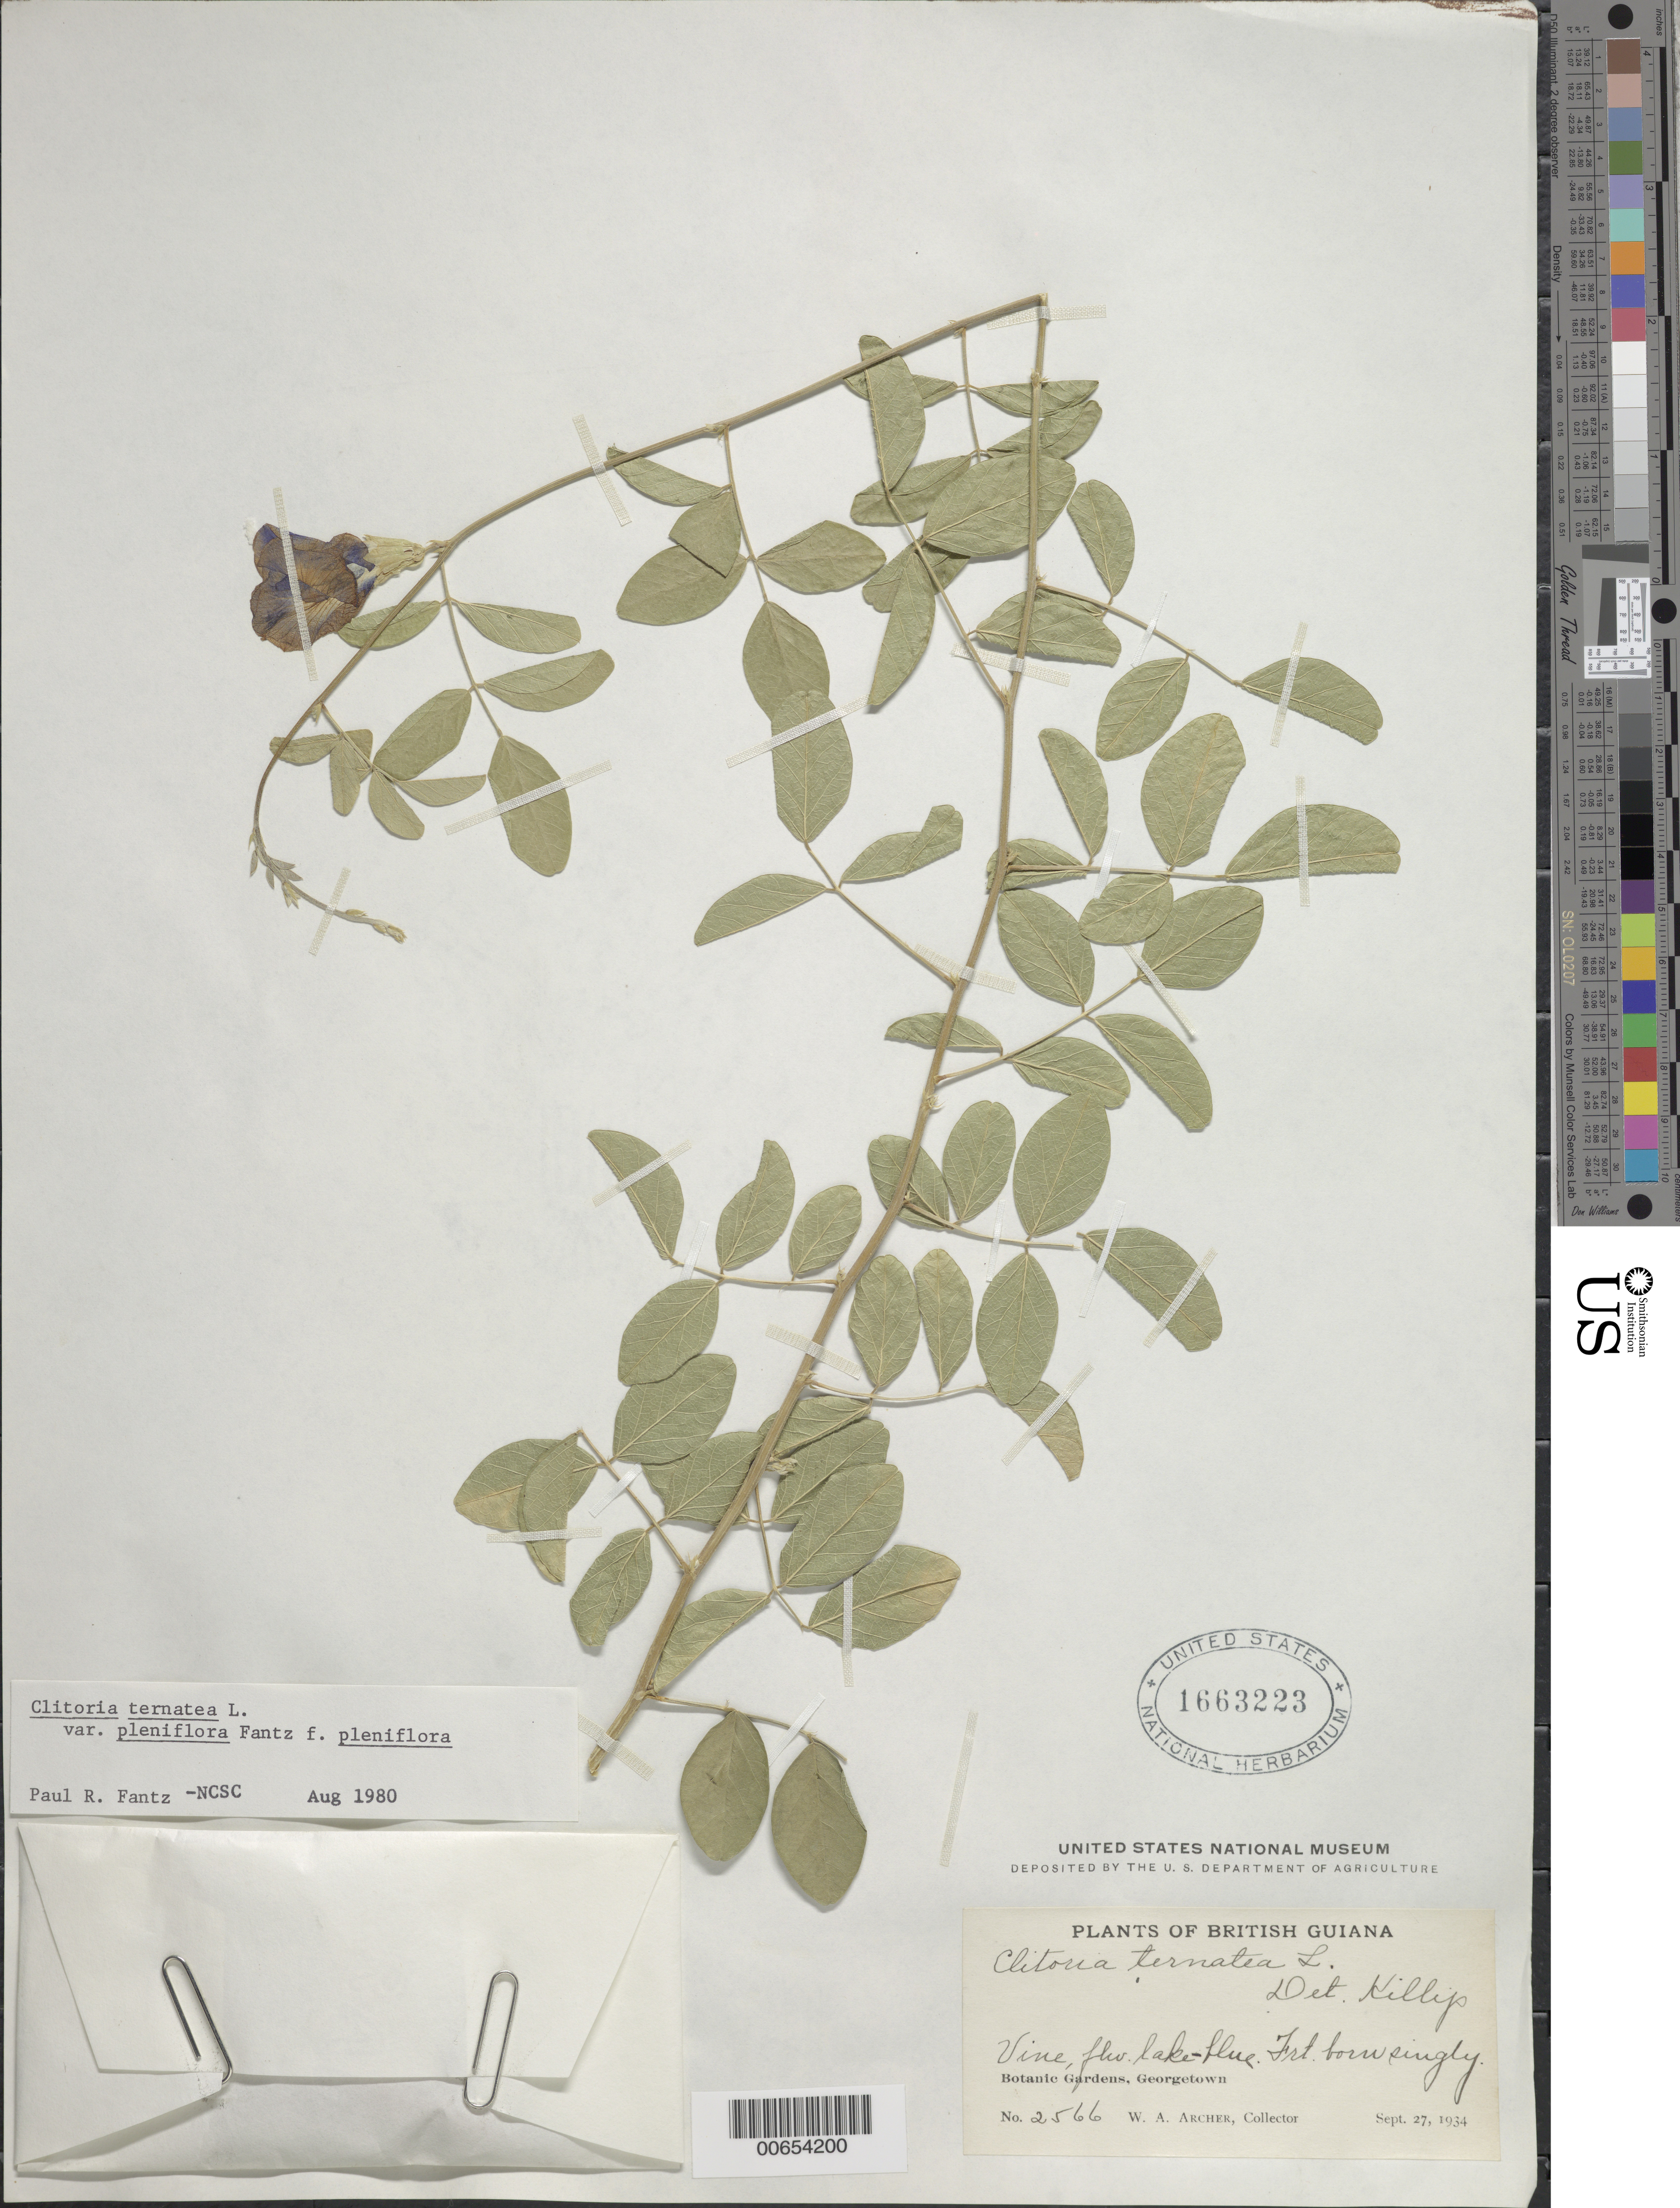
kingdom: Plantae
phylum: Tracheophyta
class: Magnoliopsida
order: Fabales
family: Fabaceae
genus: Clitoria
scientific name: Clitoria ternatea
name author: L.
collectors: W. A. Archer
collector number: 2566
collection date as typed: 27-Sep-34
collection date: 1934-09-27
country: Guyana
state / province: Demerara-Mahaica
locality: Georgetown, Botanic Gardens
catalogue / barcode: US 1663223